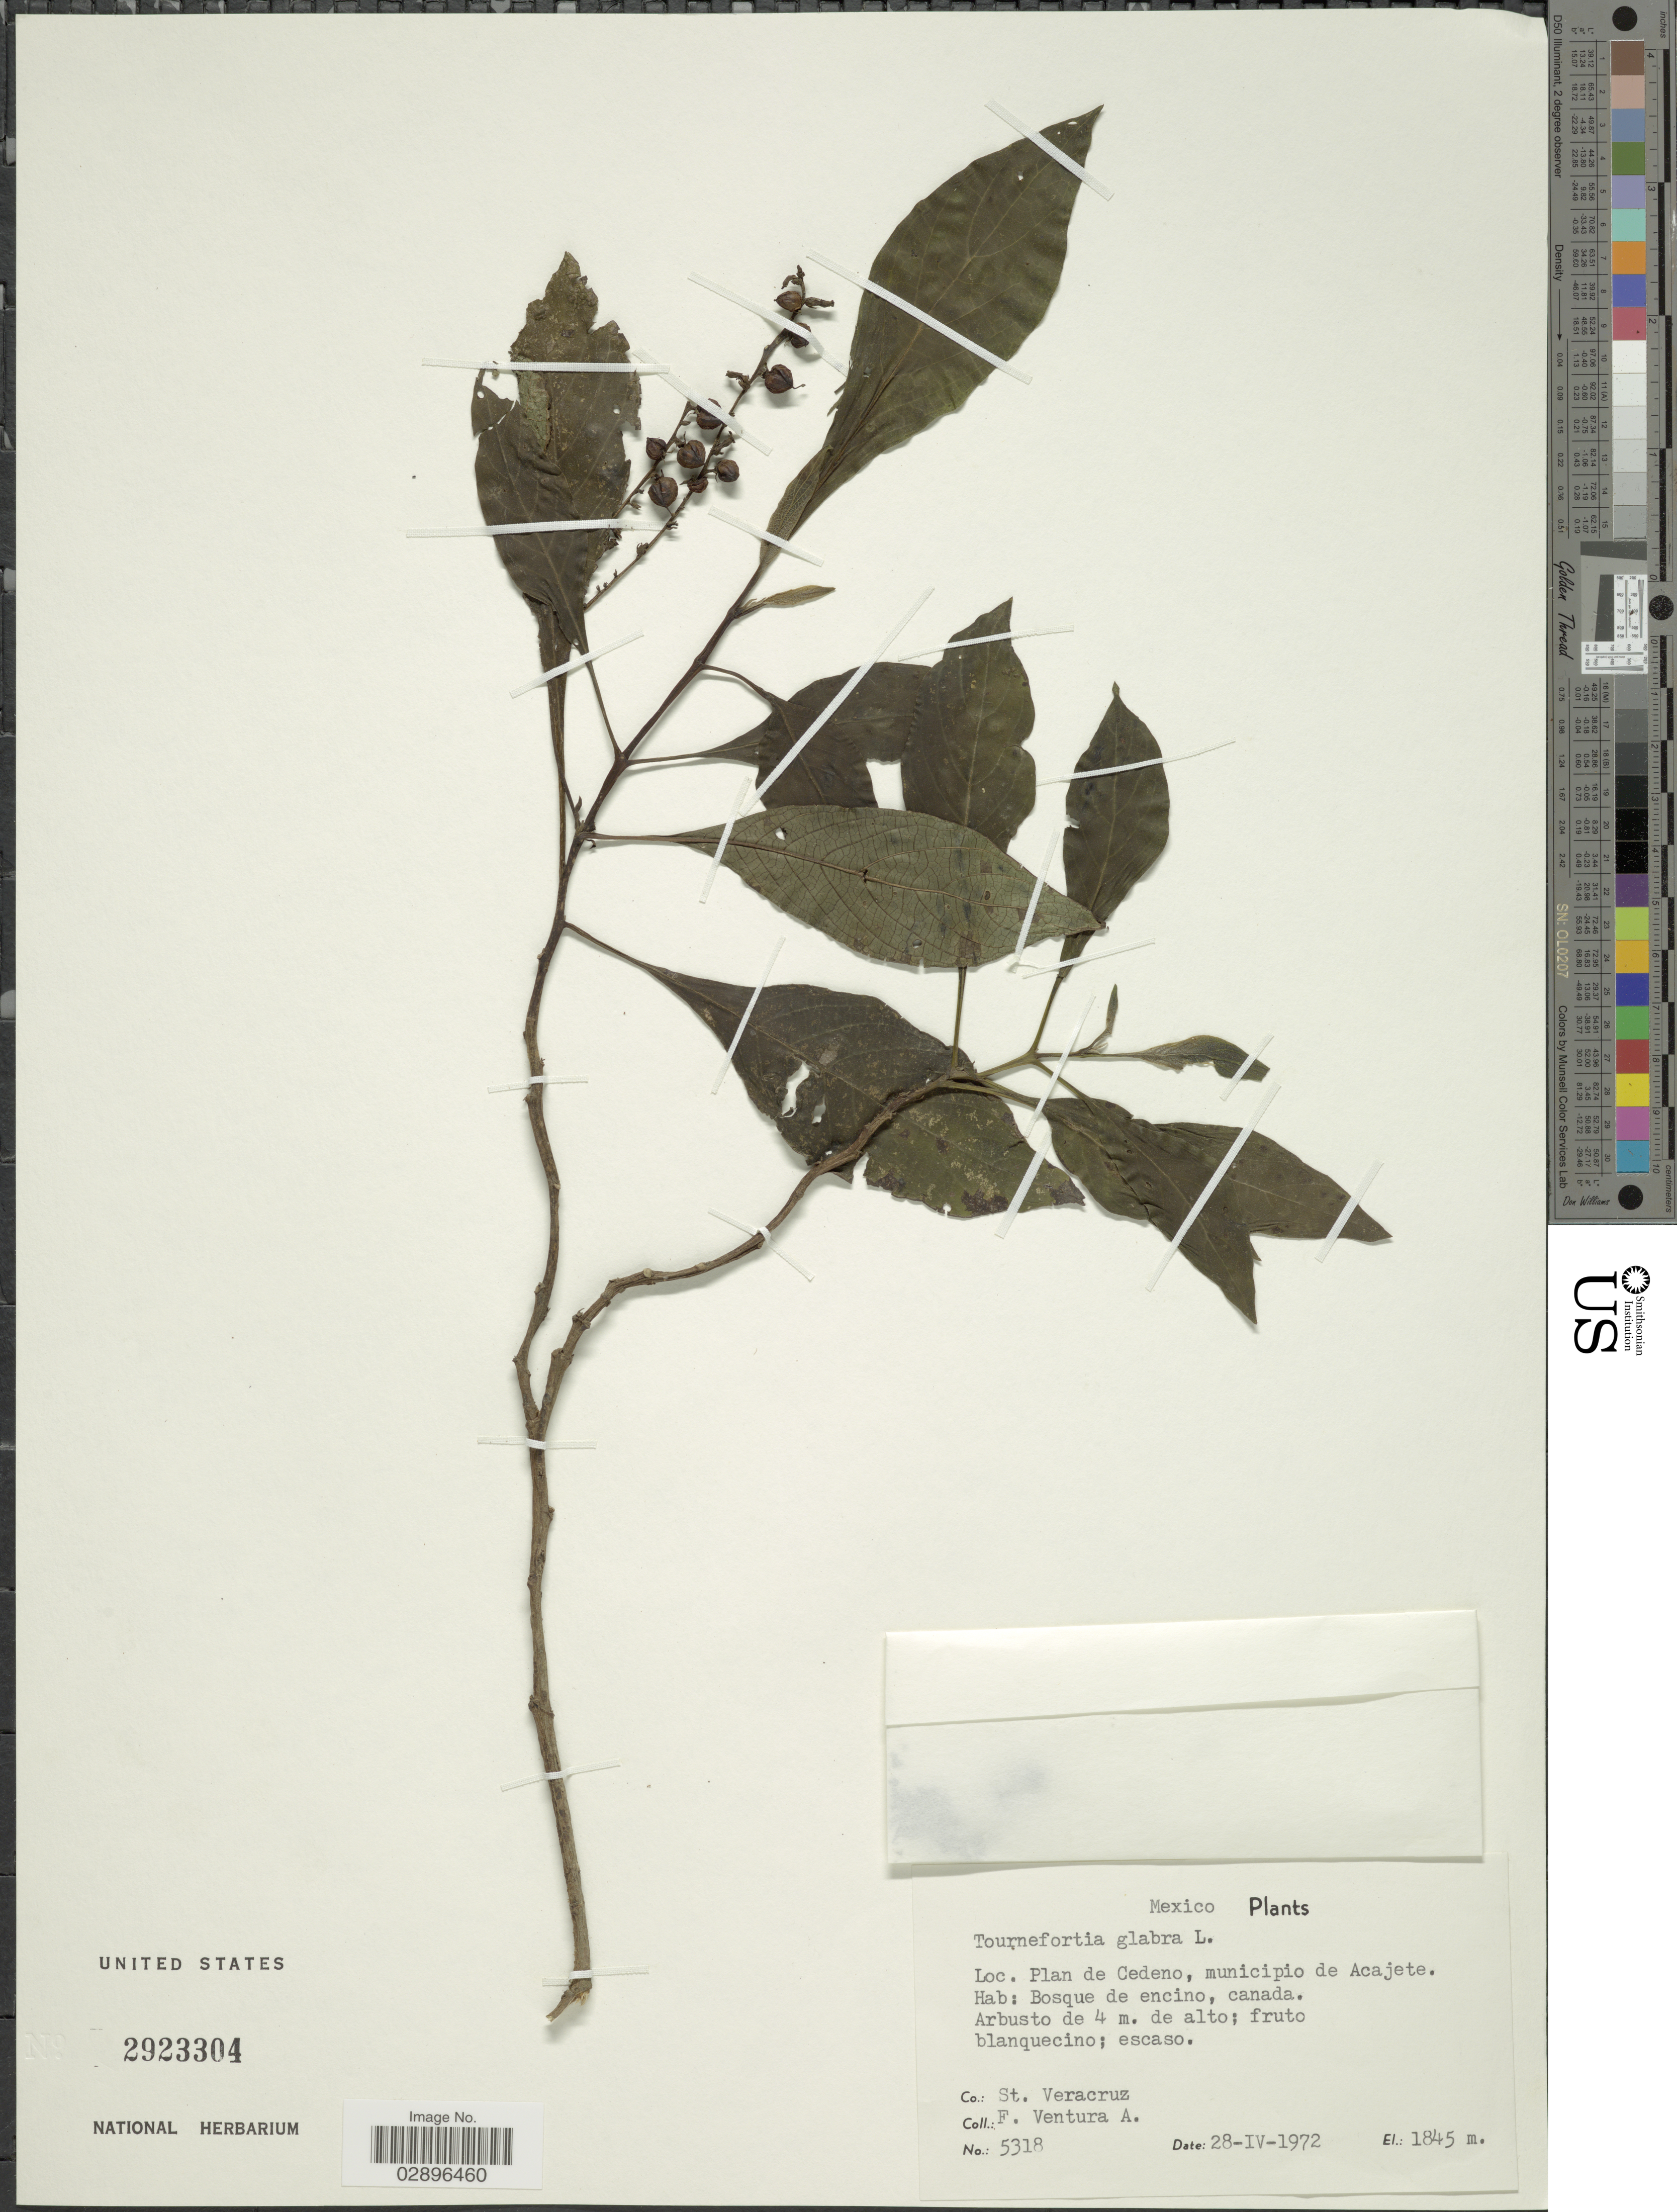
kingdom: Plantae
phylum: Tracheophyta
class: Magnoliopsida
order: Boraginales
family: Heliotropiaceae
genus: Tournefortia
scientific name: Tournefortia glabra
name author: L.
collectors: F. Ventura A.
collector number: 5318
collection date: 1972-04-28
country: Mexico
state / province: Veracruz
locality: Plan de Cedeno, municipio de Acajete. Co.: St. Veracruz.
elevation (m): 1845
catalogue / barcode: US 2923304